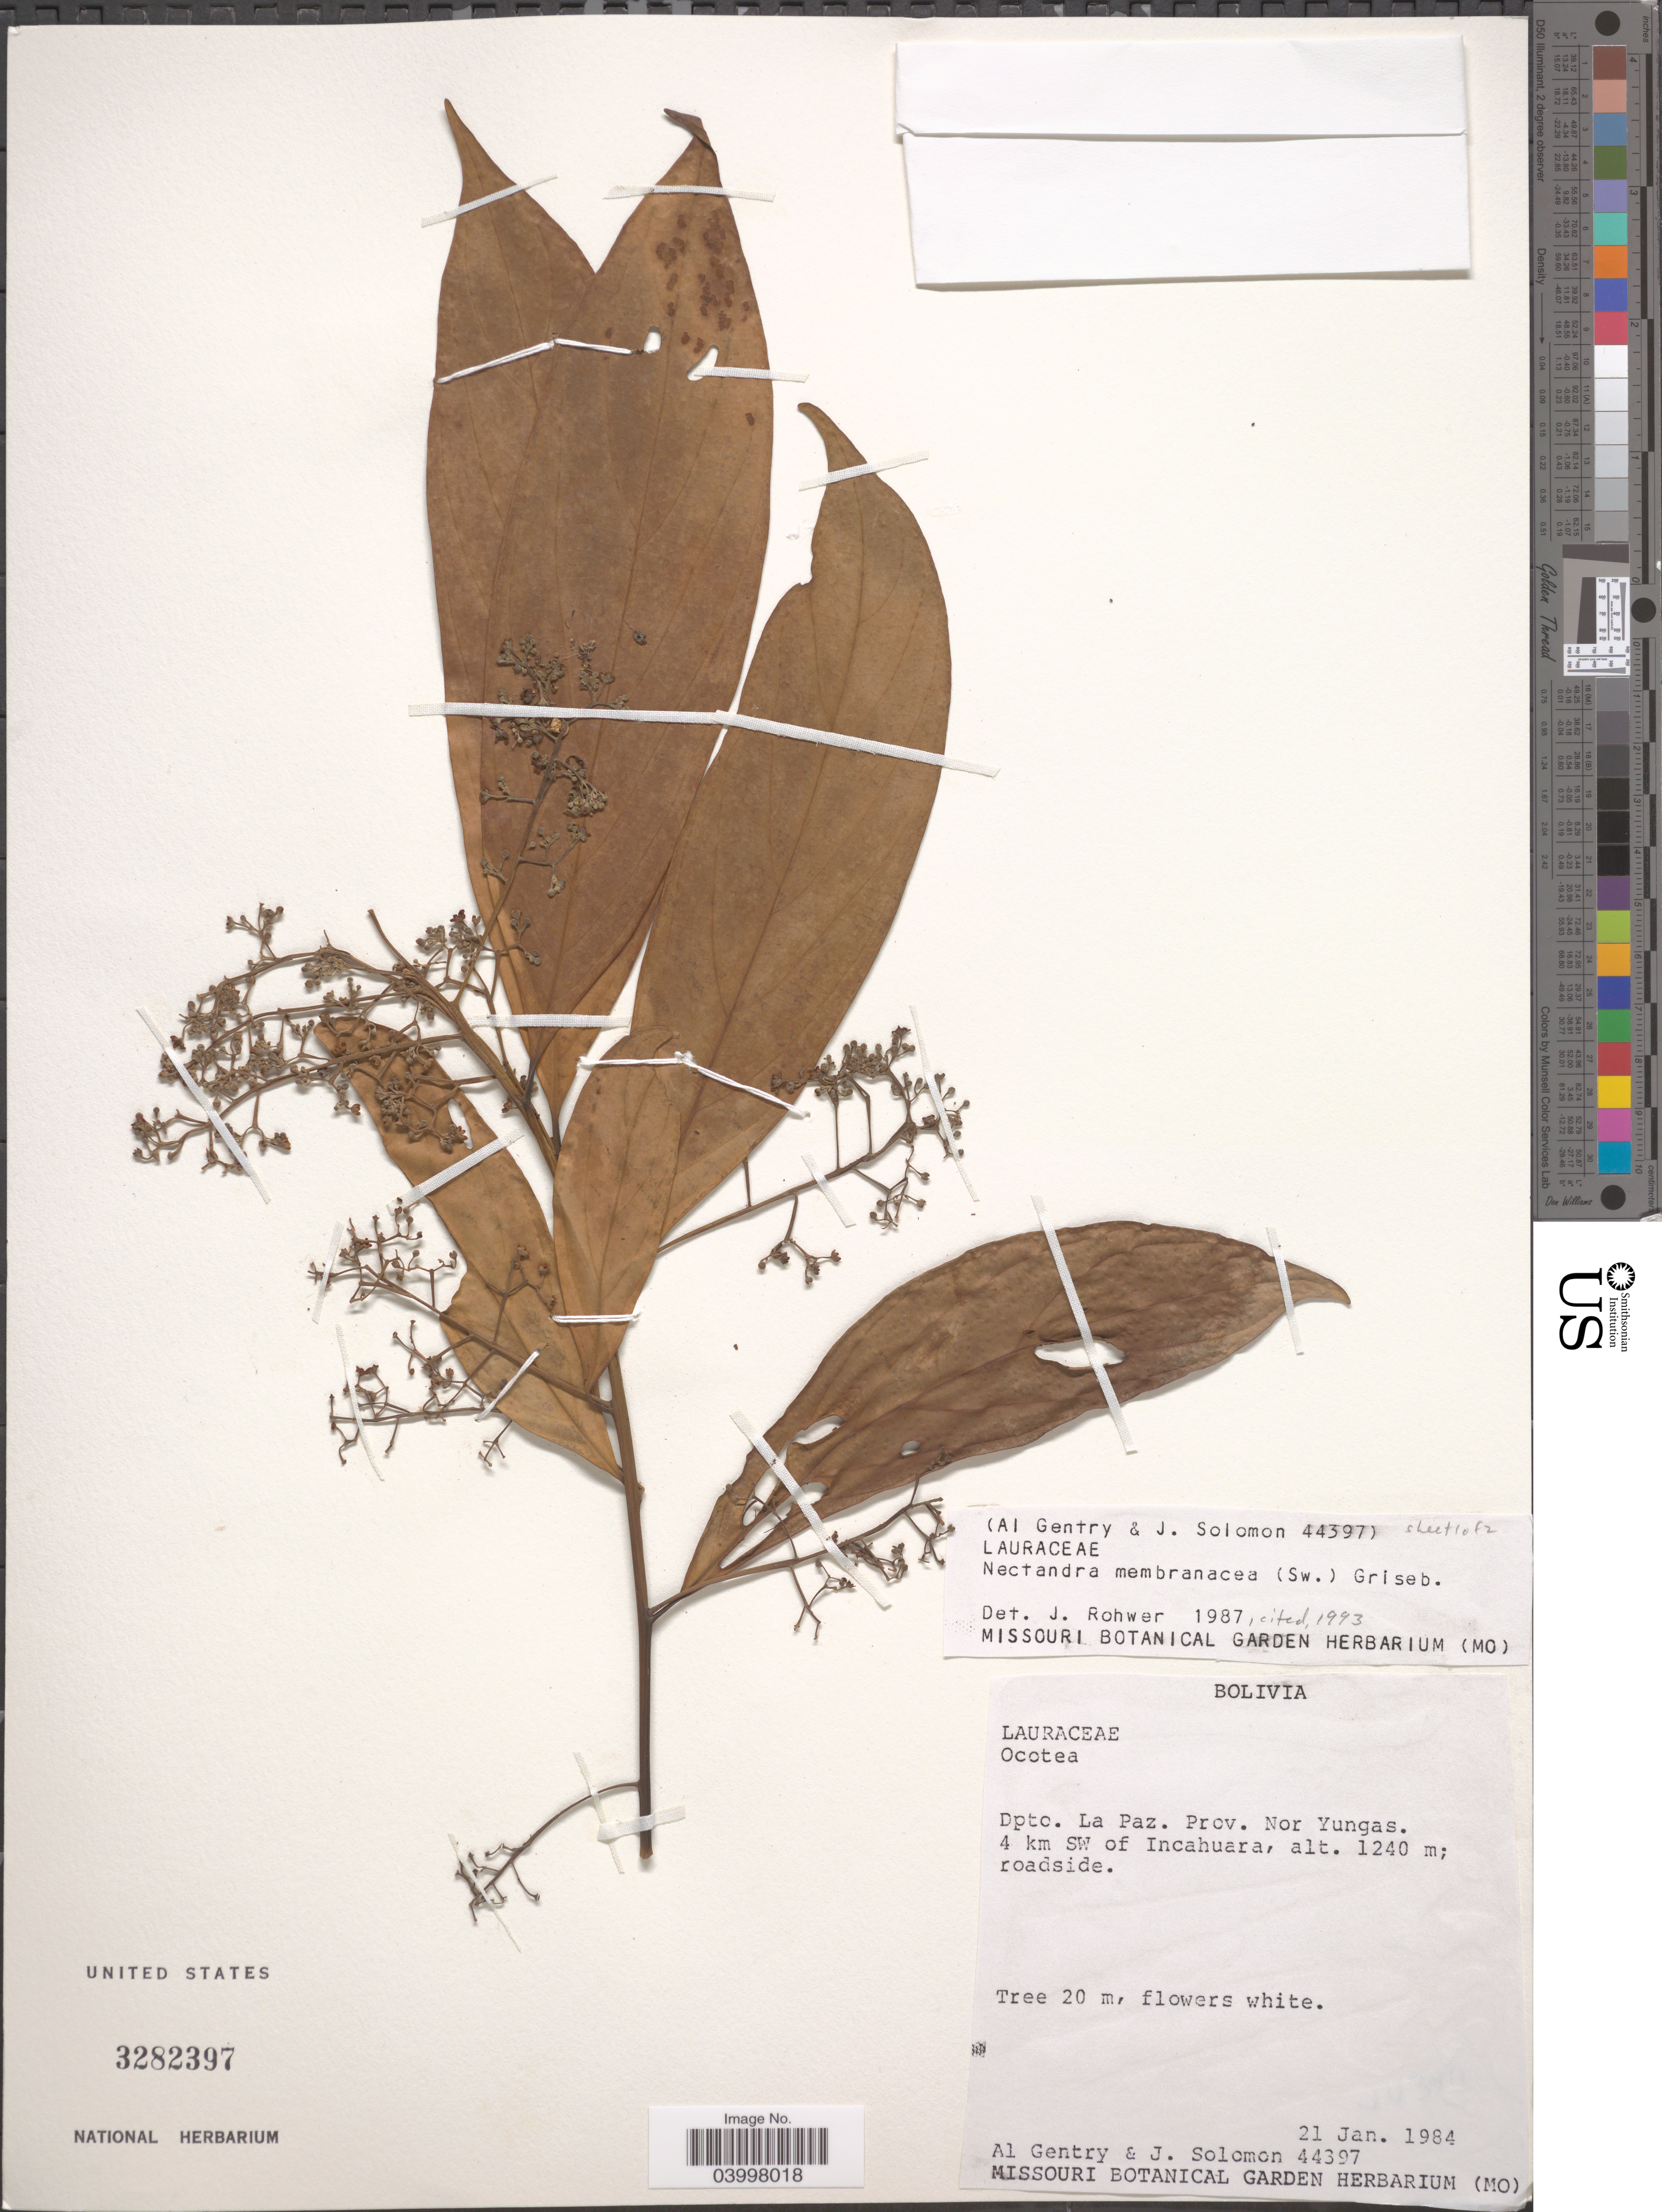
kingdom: Plantae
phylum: Tracheophyta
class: Magnoliopsida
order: Laurales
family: Lauraceae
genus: Nectandra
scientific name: Nectandra membranacea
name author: (Sw.) Griseb.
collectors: A. H. Gentry & J. Solomon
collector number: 44397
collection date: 1984-01-21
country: Bolivia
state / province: La Paz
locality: Dpto. La Paz. Prov. Nor Yungas. 4 km SW of Incahuara.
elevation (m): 1240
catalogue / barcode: US 3282397